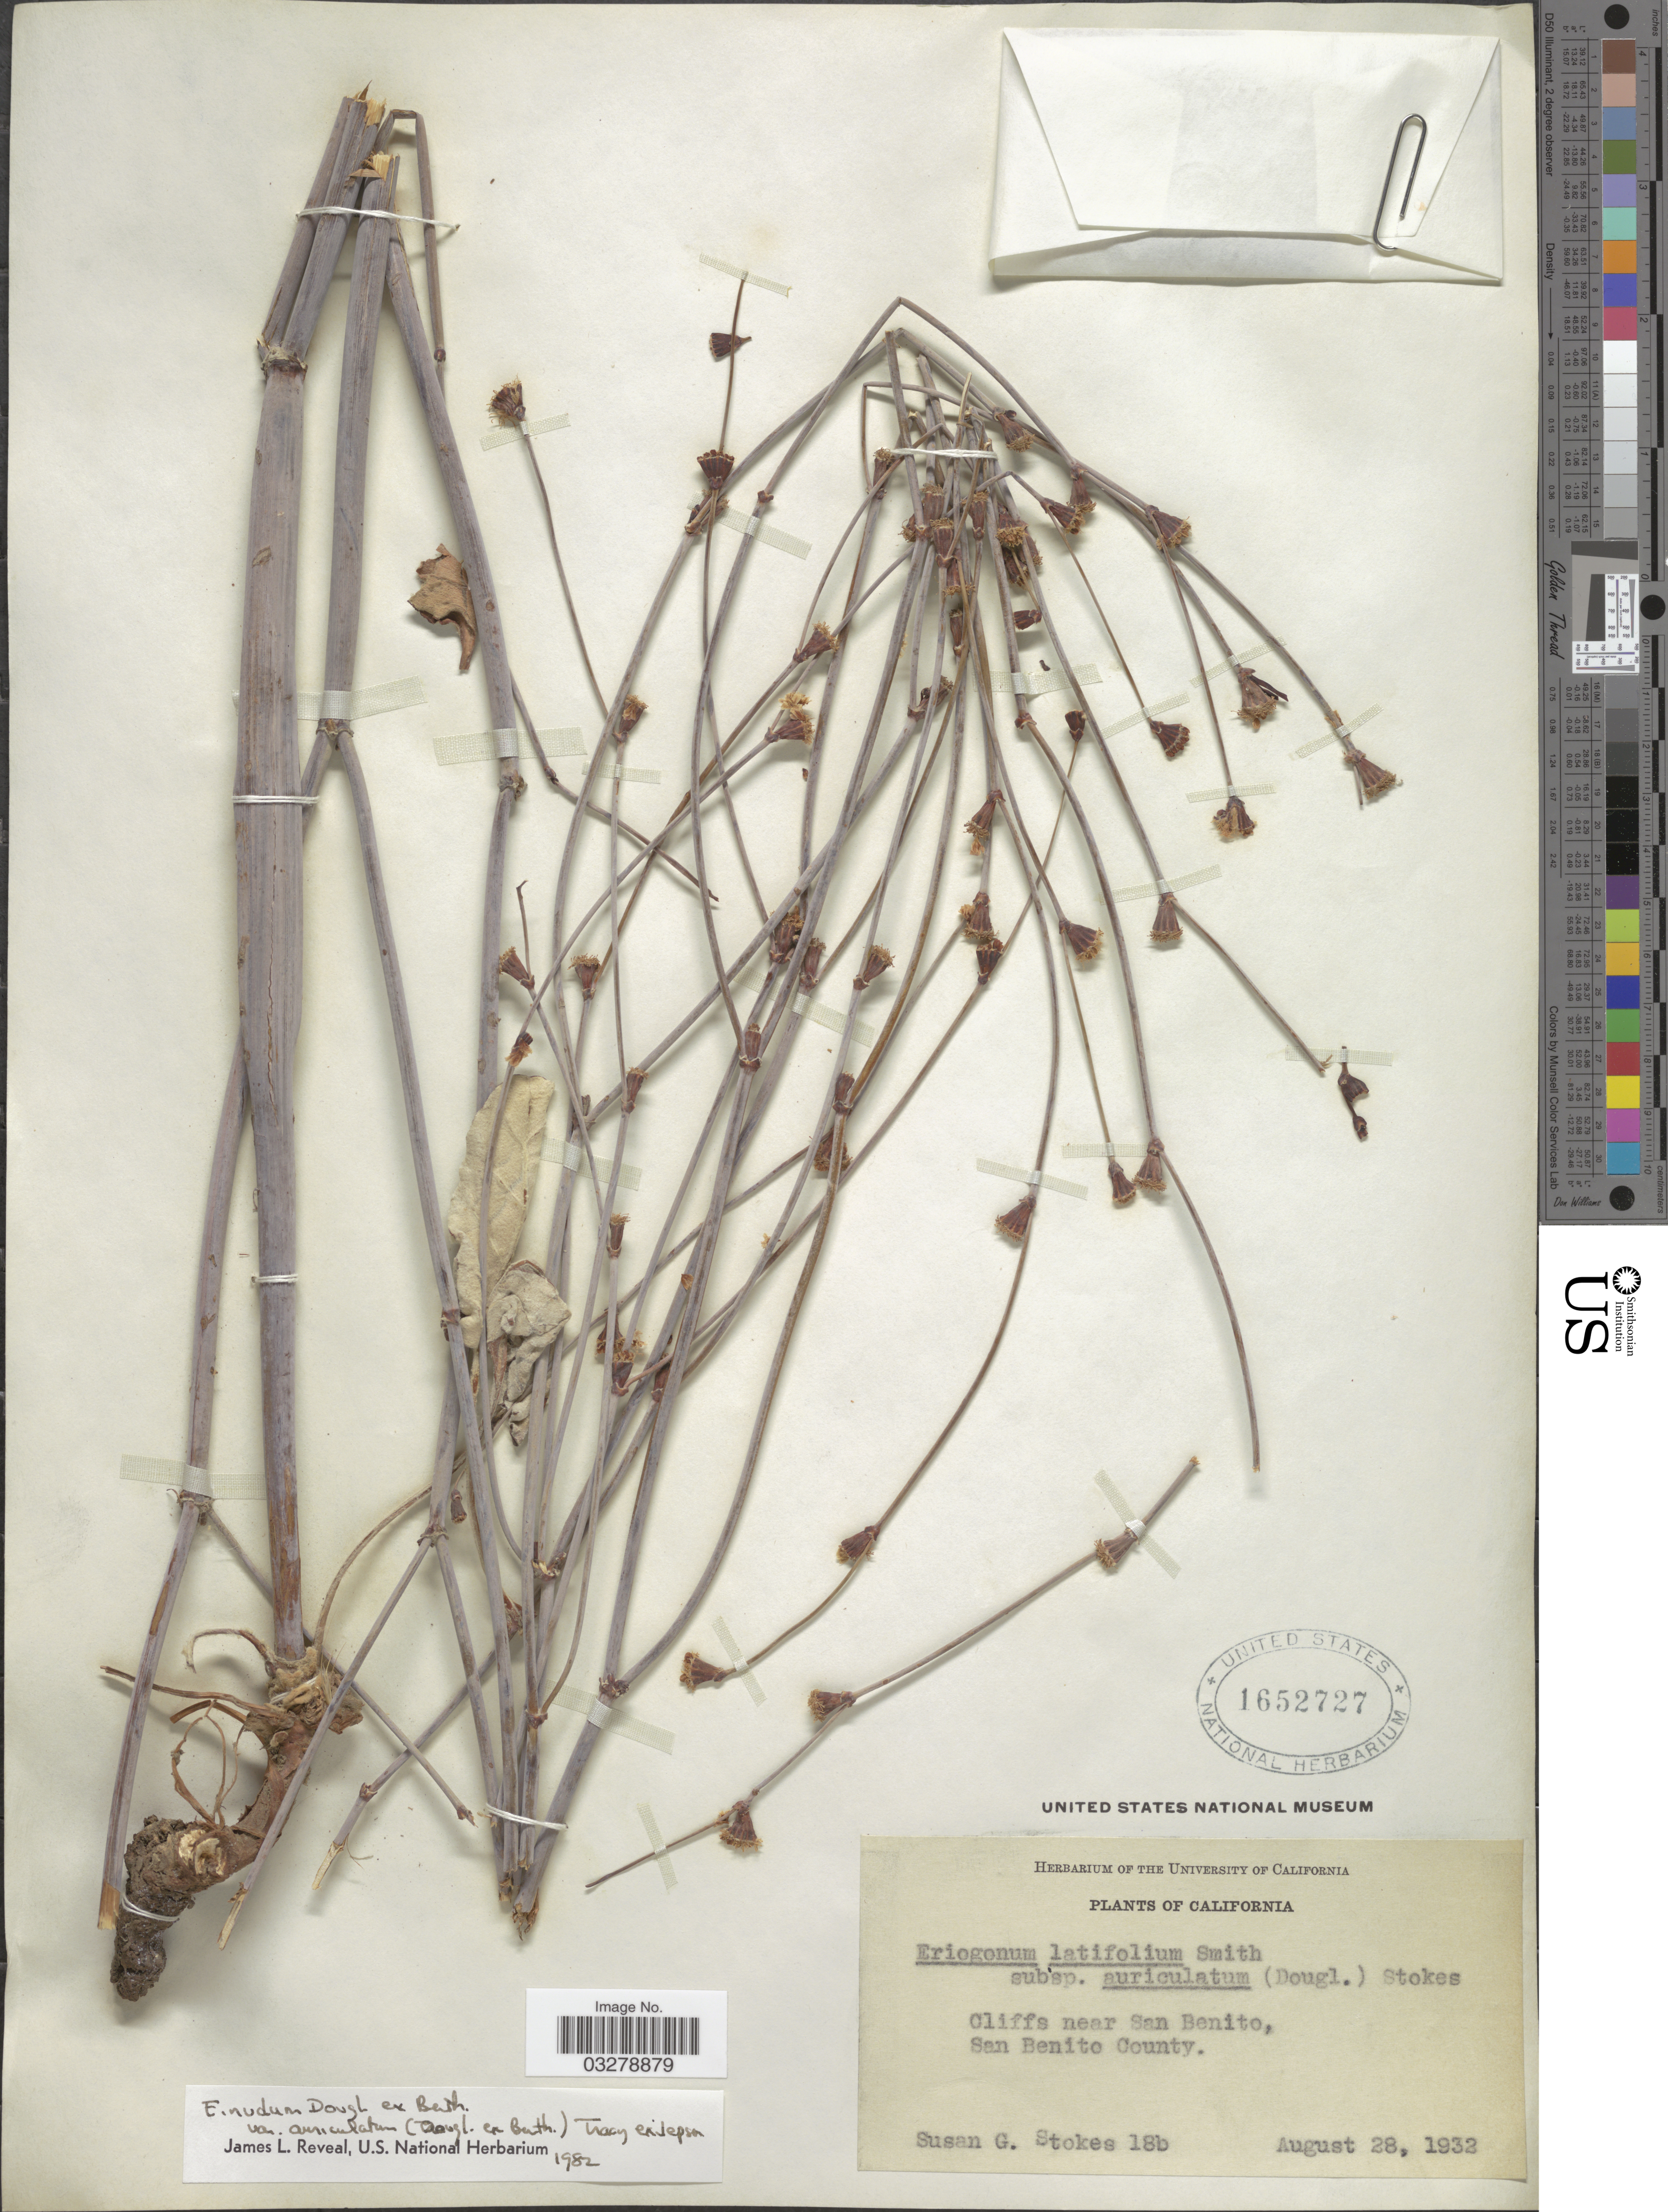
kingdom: Plantae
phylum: Tracheophyta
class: Magnoliopsida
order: Caryophyllales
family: Polygonaceae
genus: Eriogonum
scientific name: Eriogonum nudum var. auriculatum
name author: (Benth.) Tracy ex Jeps.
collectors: S. G. Stokes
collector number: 18b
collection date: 1932-08-28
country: United States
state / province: California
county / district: San Benito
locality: Cliffs near San Benito, San Benito County.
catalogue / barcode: US 1652727